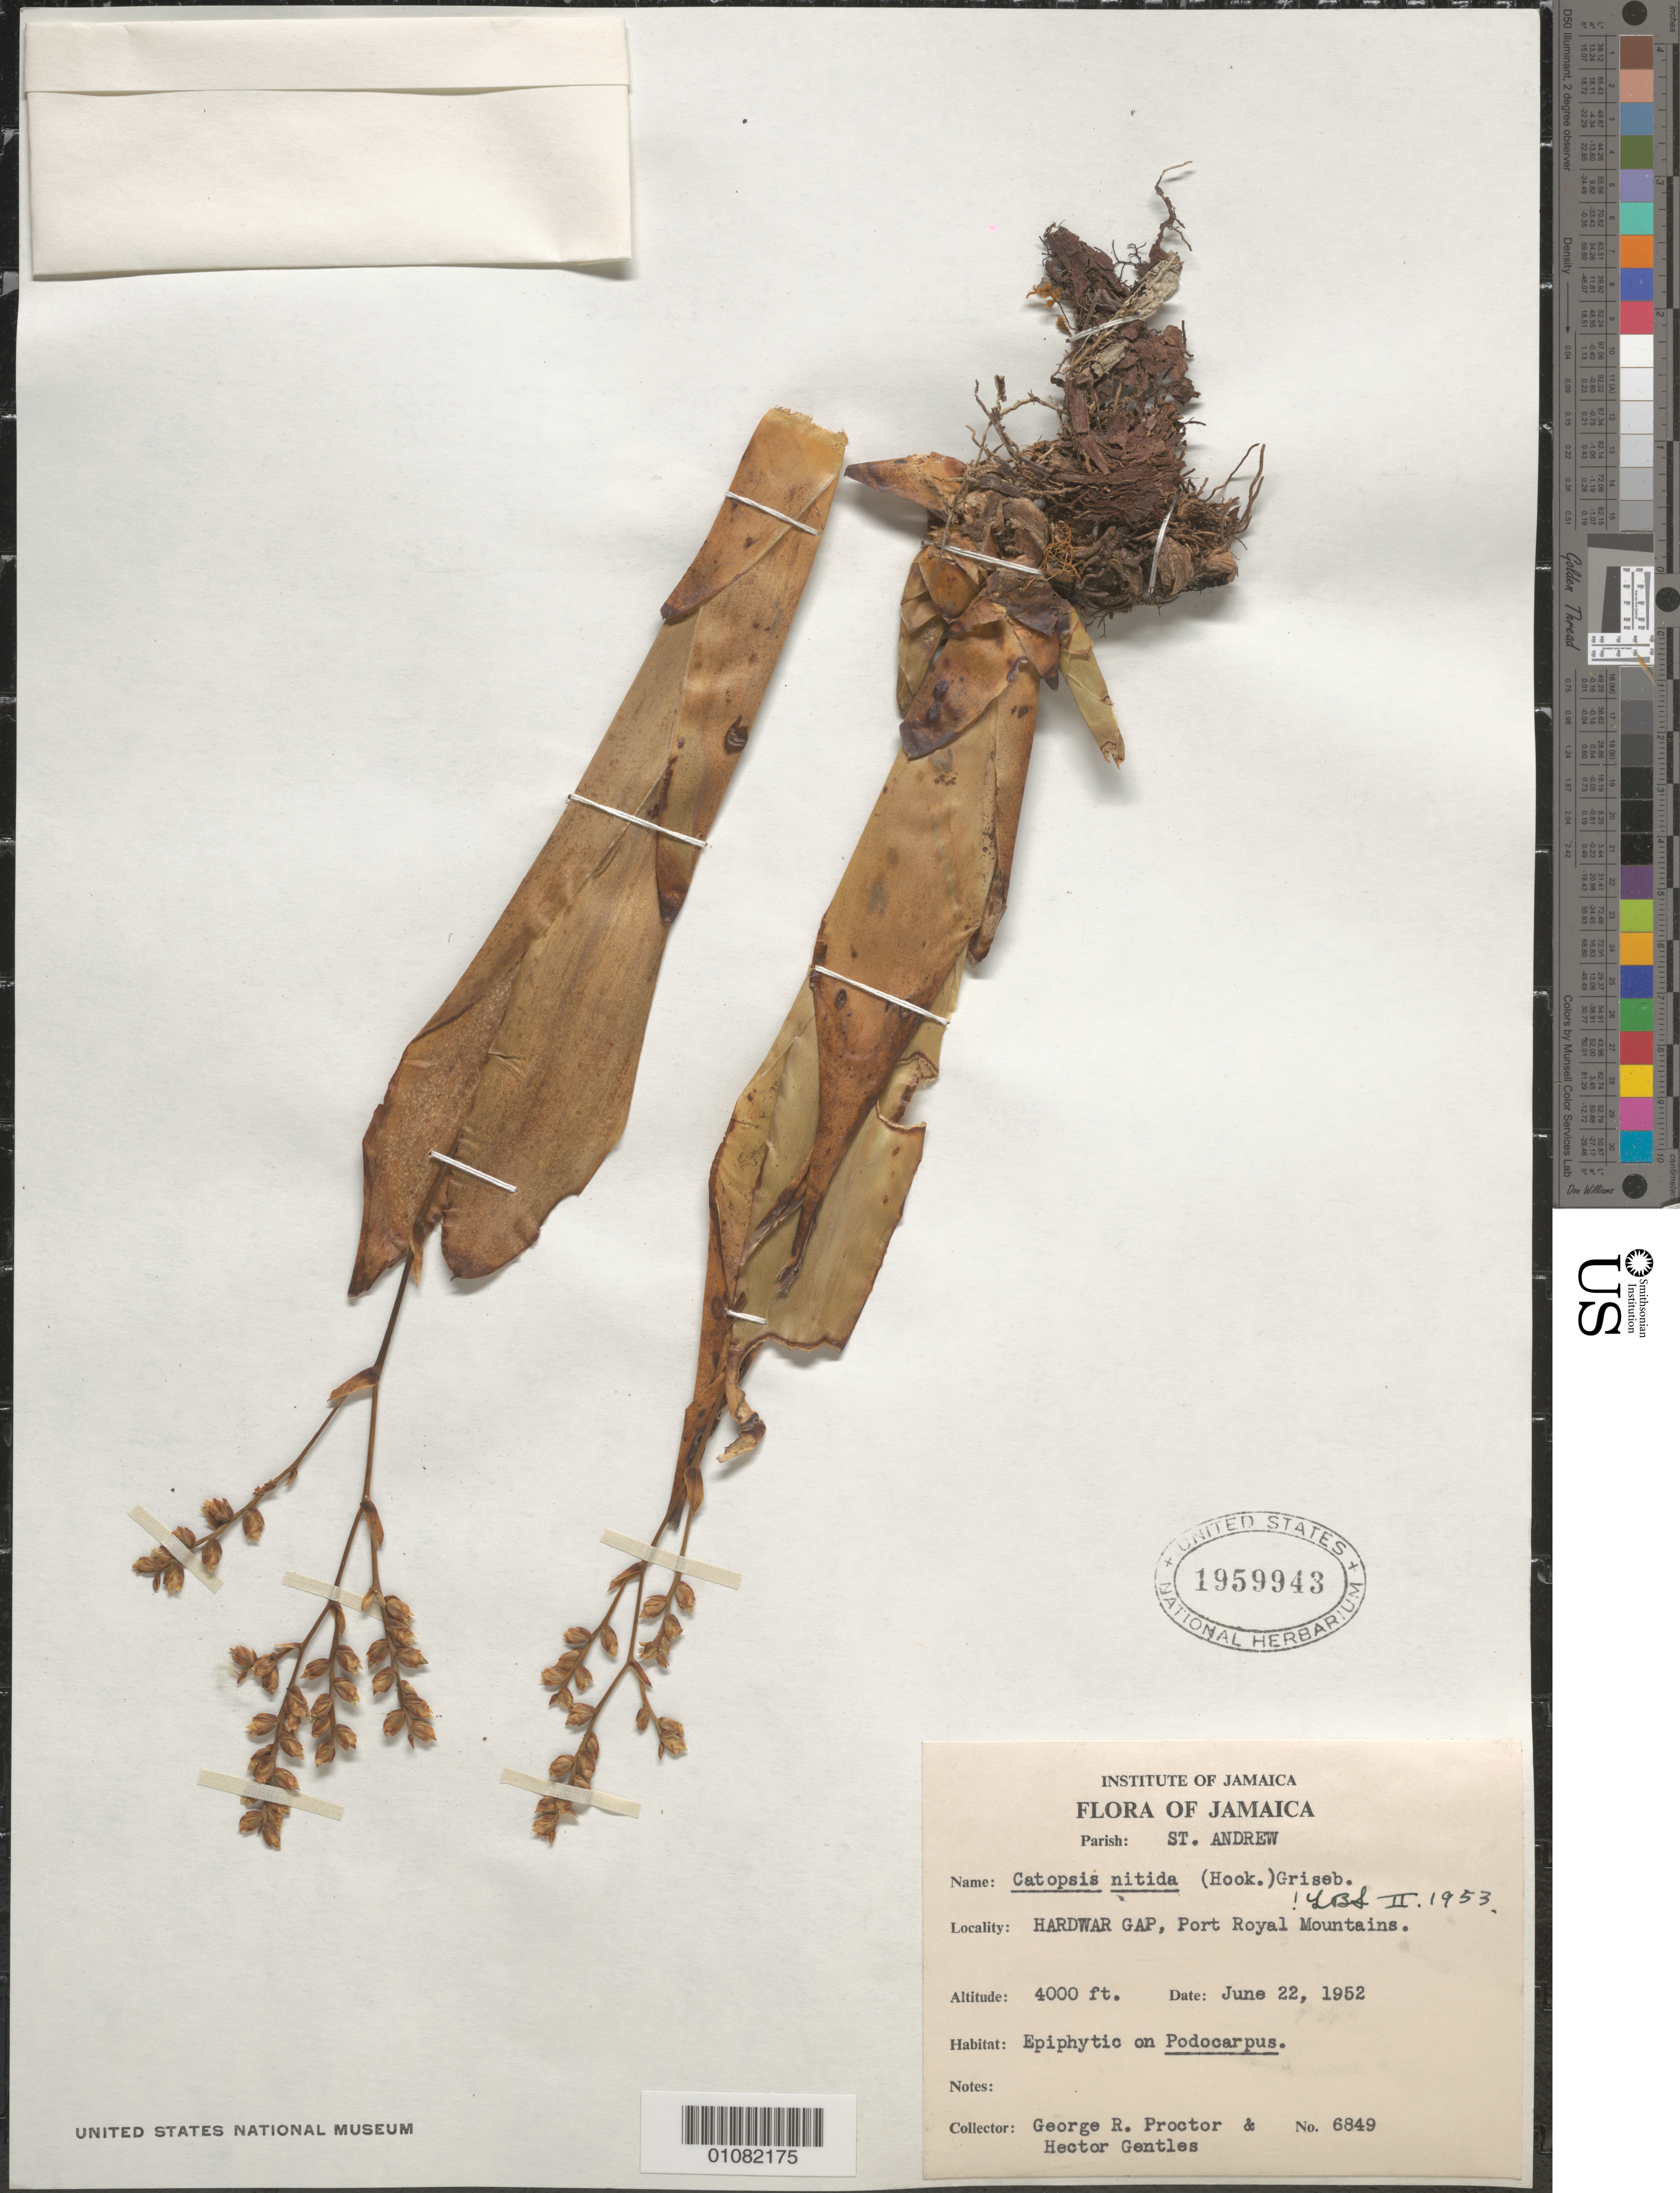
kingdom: Plantae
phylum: Tracheophyta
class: Liliopsida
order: Poales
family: Bromeliaceae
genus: Catopsis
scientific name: Catopsis nitida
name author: (Hook.) Griseb.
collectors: G. R. Proctor & H. Gentles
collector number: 6849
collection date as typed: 22 Jun 1952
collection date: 1952-06-22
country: Jamaica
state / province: Saint Andrew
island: Jamaica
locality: Hardwar Gap, Port Royal Mountains.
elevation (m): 1219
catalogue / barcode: US 1959943